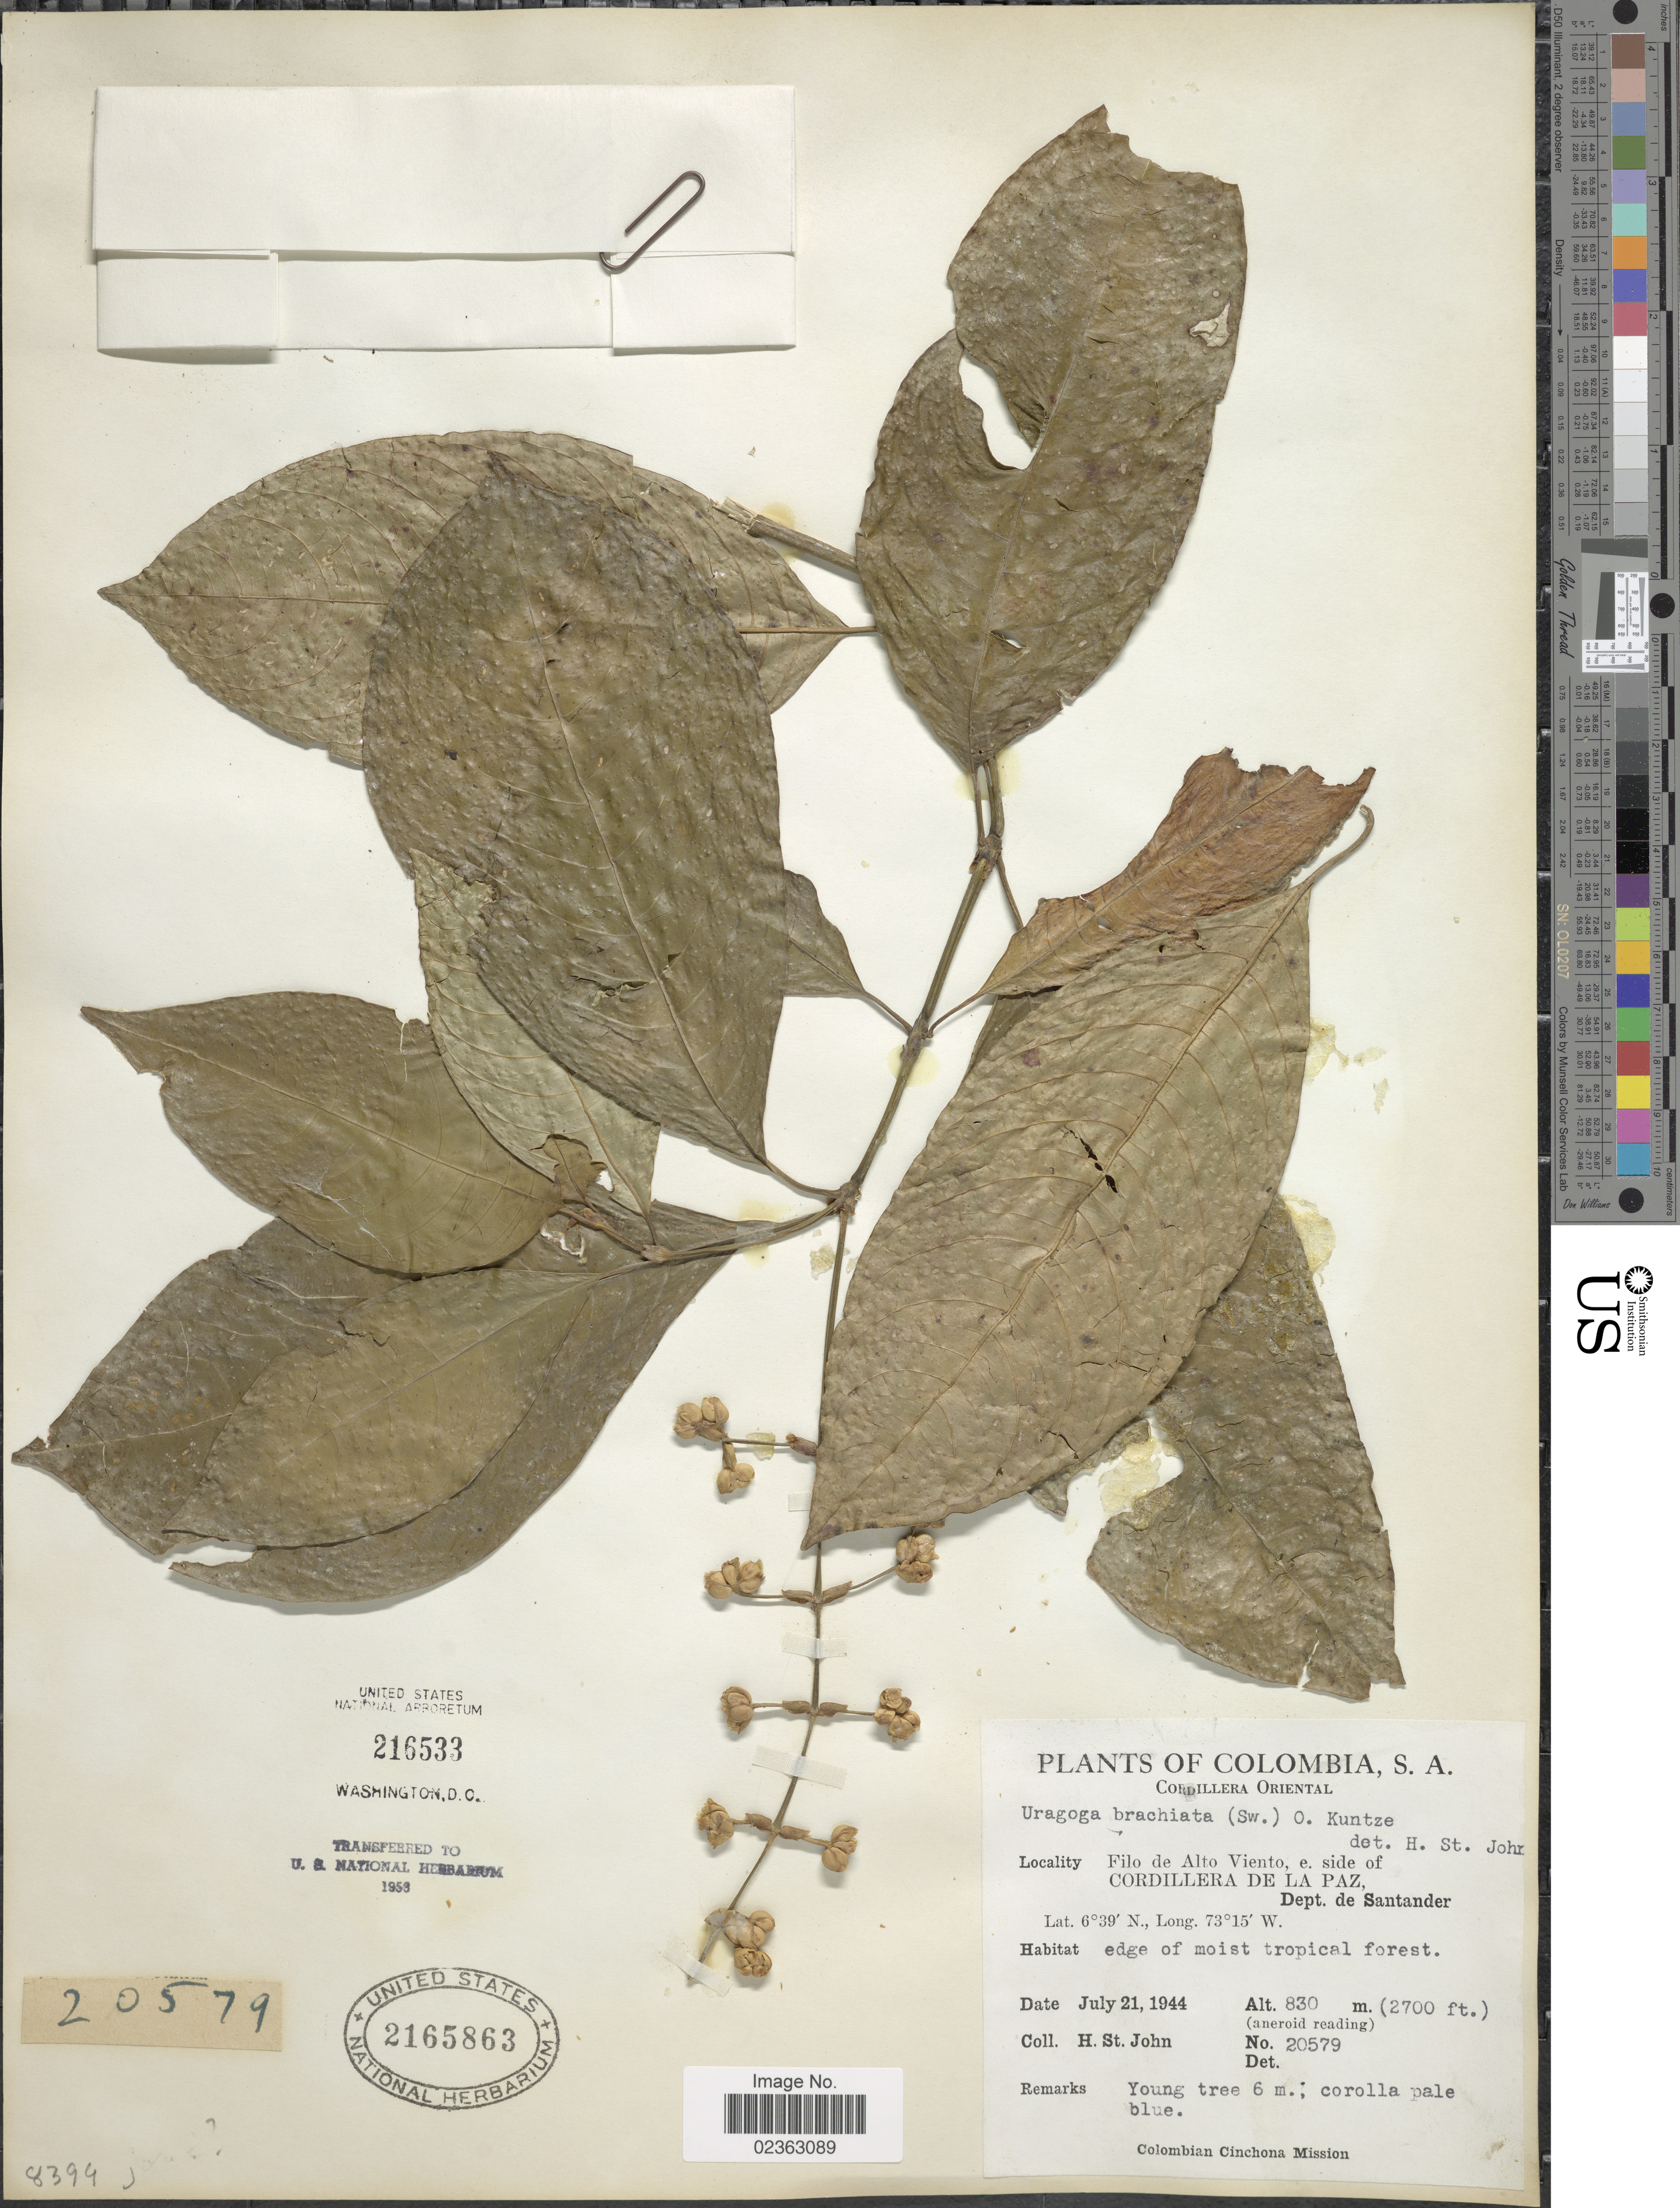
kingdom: Plantae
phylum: Tracheophyta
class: Magnoliopsida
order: Gentianales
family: Rubiaceae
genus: Warszewiczia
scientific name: Warszewiczia coccinea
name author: (Vahl) Klotzsch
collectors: H. St. John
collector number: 20579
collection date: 1944-07-21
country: Colombia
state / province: Santander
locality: Cordillera Oriental, Filo de Alto Viento, e. side of Cordillera De La Paz, edge of moist tropical forest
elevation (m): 830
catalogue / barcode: US 2165863